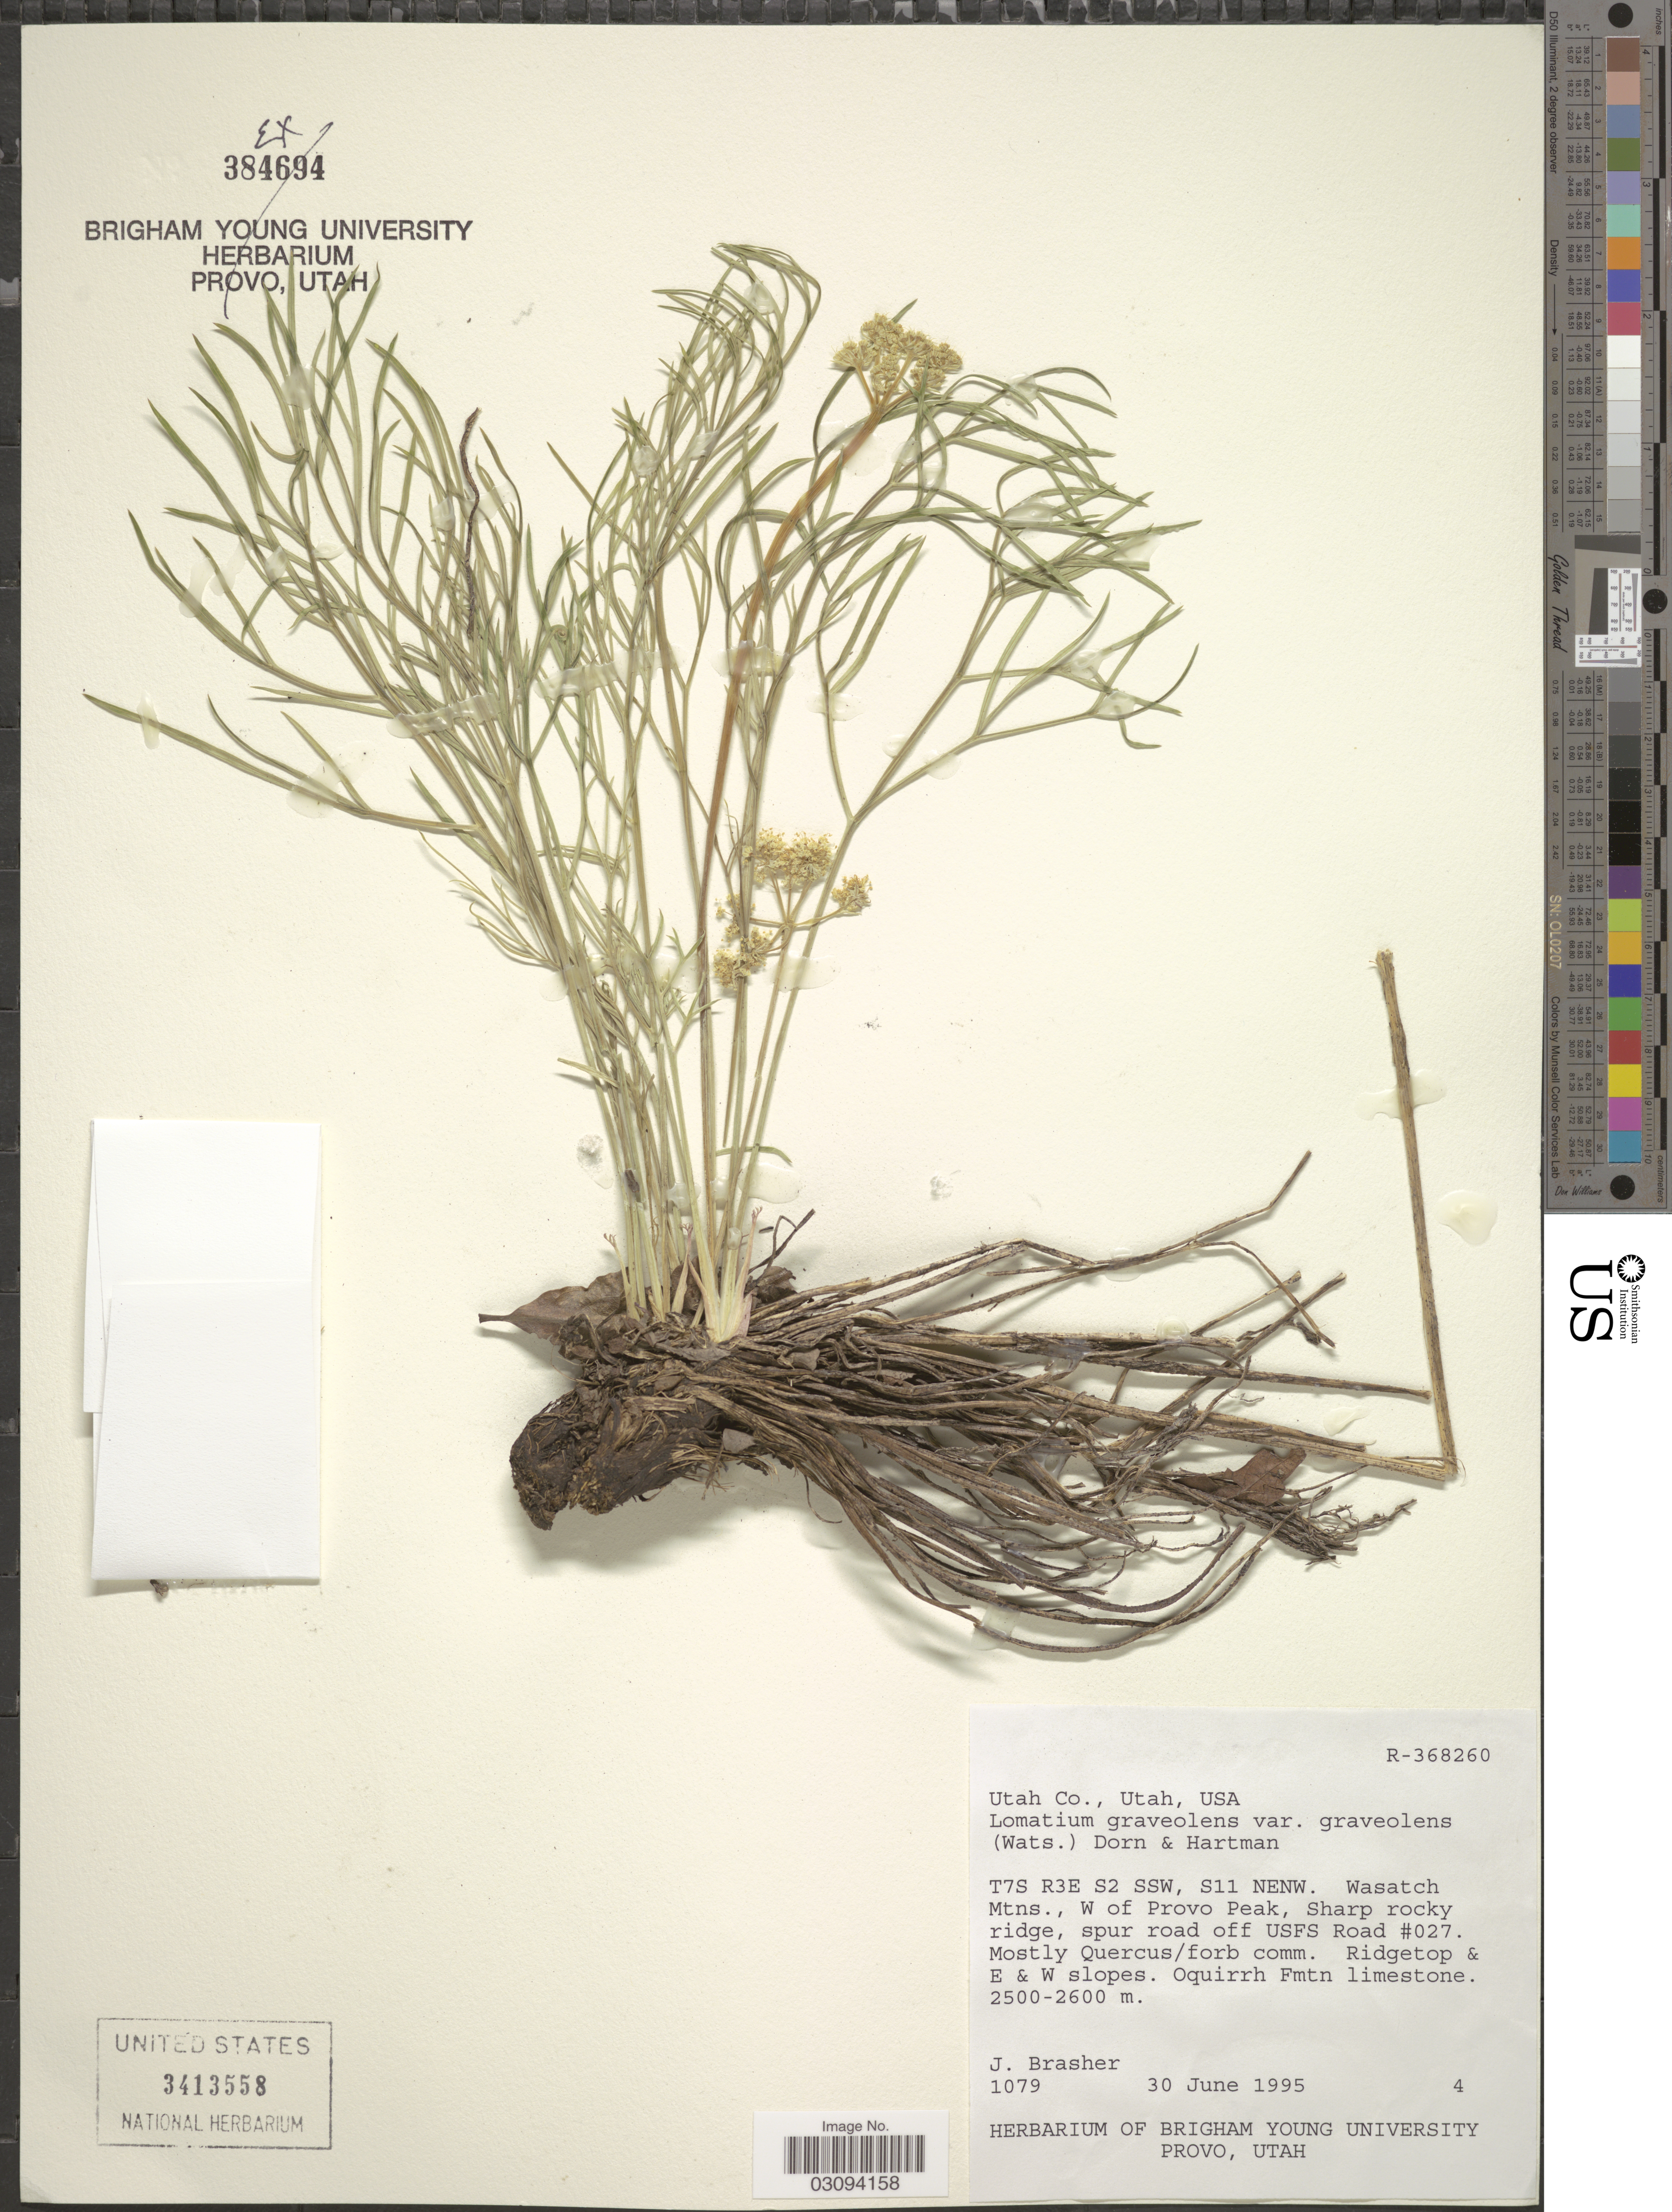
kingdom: Plantae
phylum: Tracheophyta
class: Magnoliopsida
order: Apiales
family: Apiaceae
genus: Lomatium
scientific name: Lomatium graveolens var. graveolens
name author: (S. Watson) Dorn & R.L. Hartm.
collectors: J. Brasher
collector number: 1079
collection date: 1995-06-30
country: United States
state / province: Utah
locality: Utah Co. T7S R3E S2 SSW, S11 NENW. Wasatch Mtns., W of Provo Peak, Sharp rocky ridge, spur road off USFS Road #027. Ridgetop & E & W slopes.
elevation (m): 2500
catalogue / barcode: US 3413558